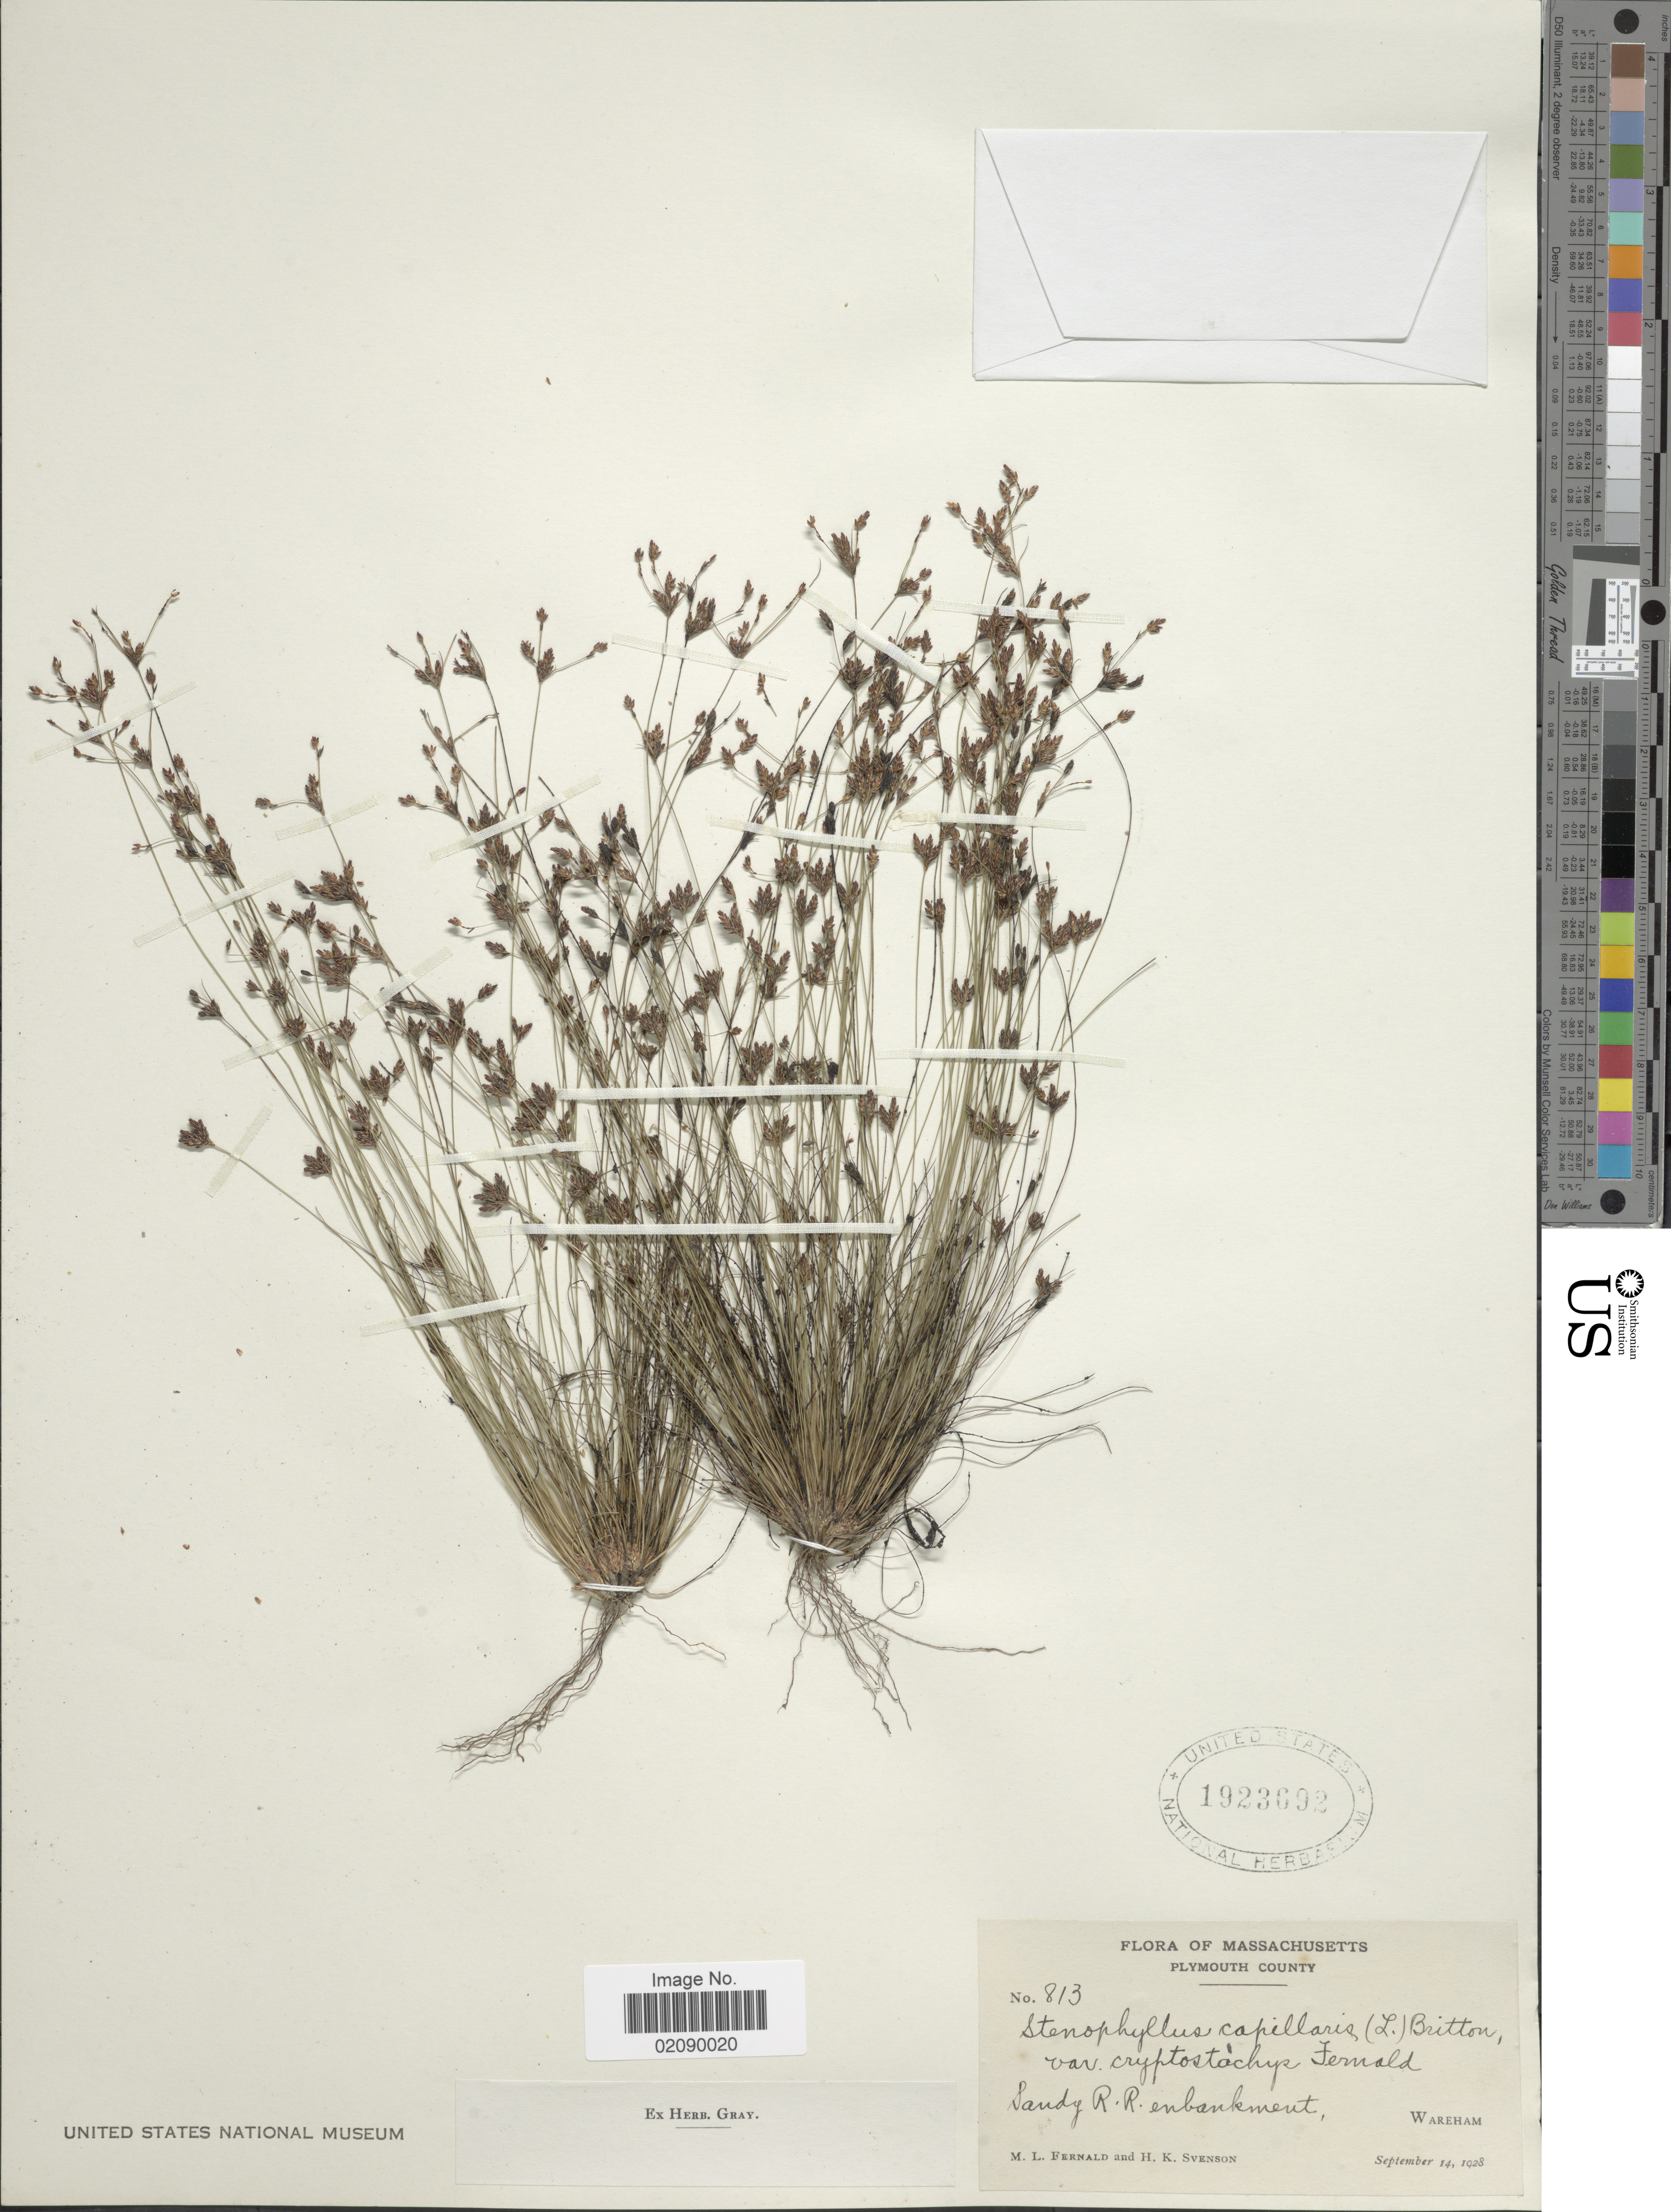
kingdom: Plantae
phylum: Tracheophyta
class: Liliopsida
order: Poales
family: Cyperaceae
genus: Bulbostylis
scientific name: Bulbostylis capillaris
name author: (L.) Kunth ex C.B. Clarke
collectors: M. L. Fernald & H. K. Svenson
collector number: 813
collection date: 1928-09-14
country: United States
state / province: Massachusetts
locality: Plymouth County, Sandy R.R. embankment, Wareham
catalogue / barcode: US 1923692